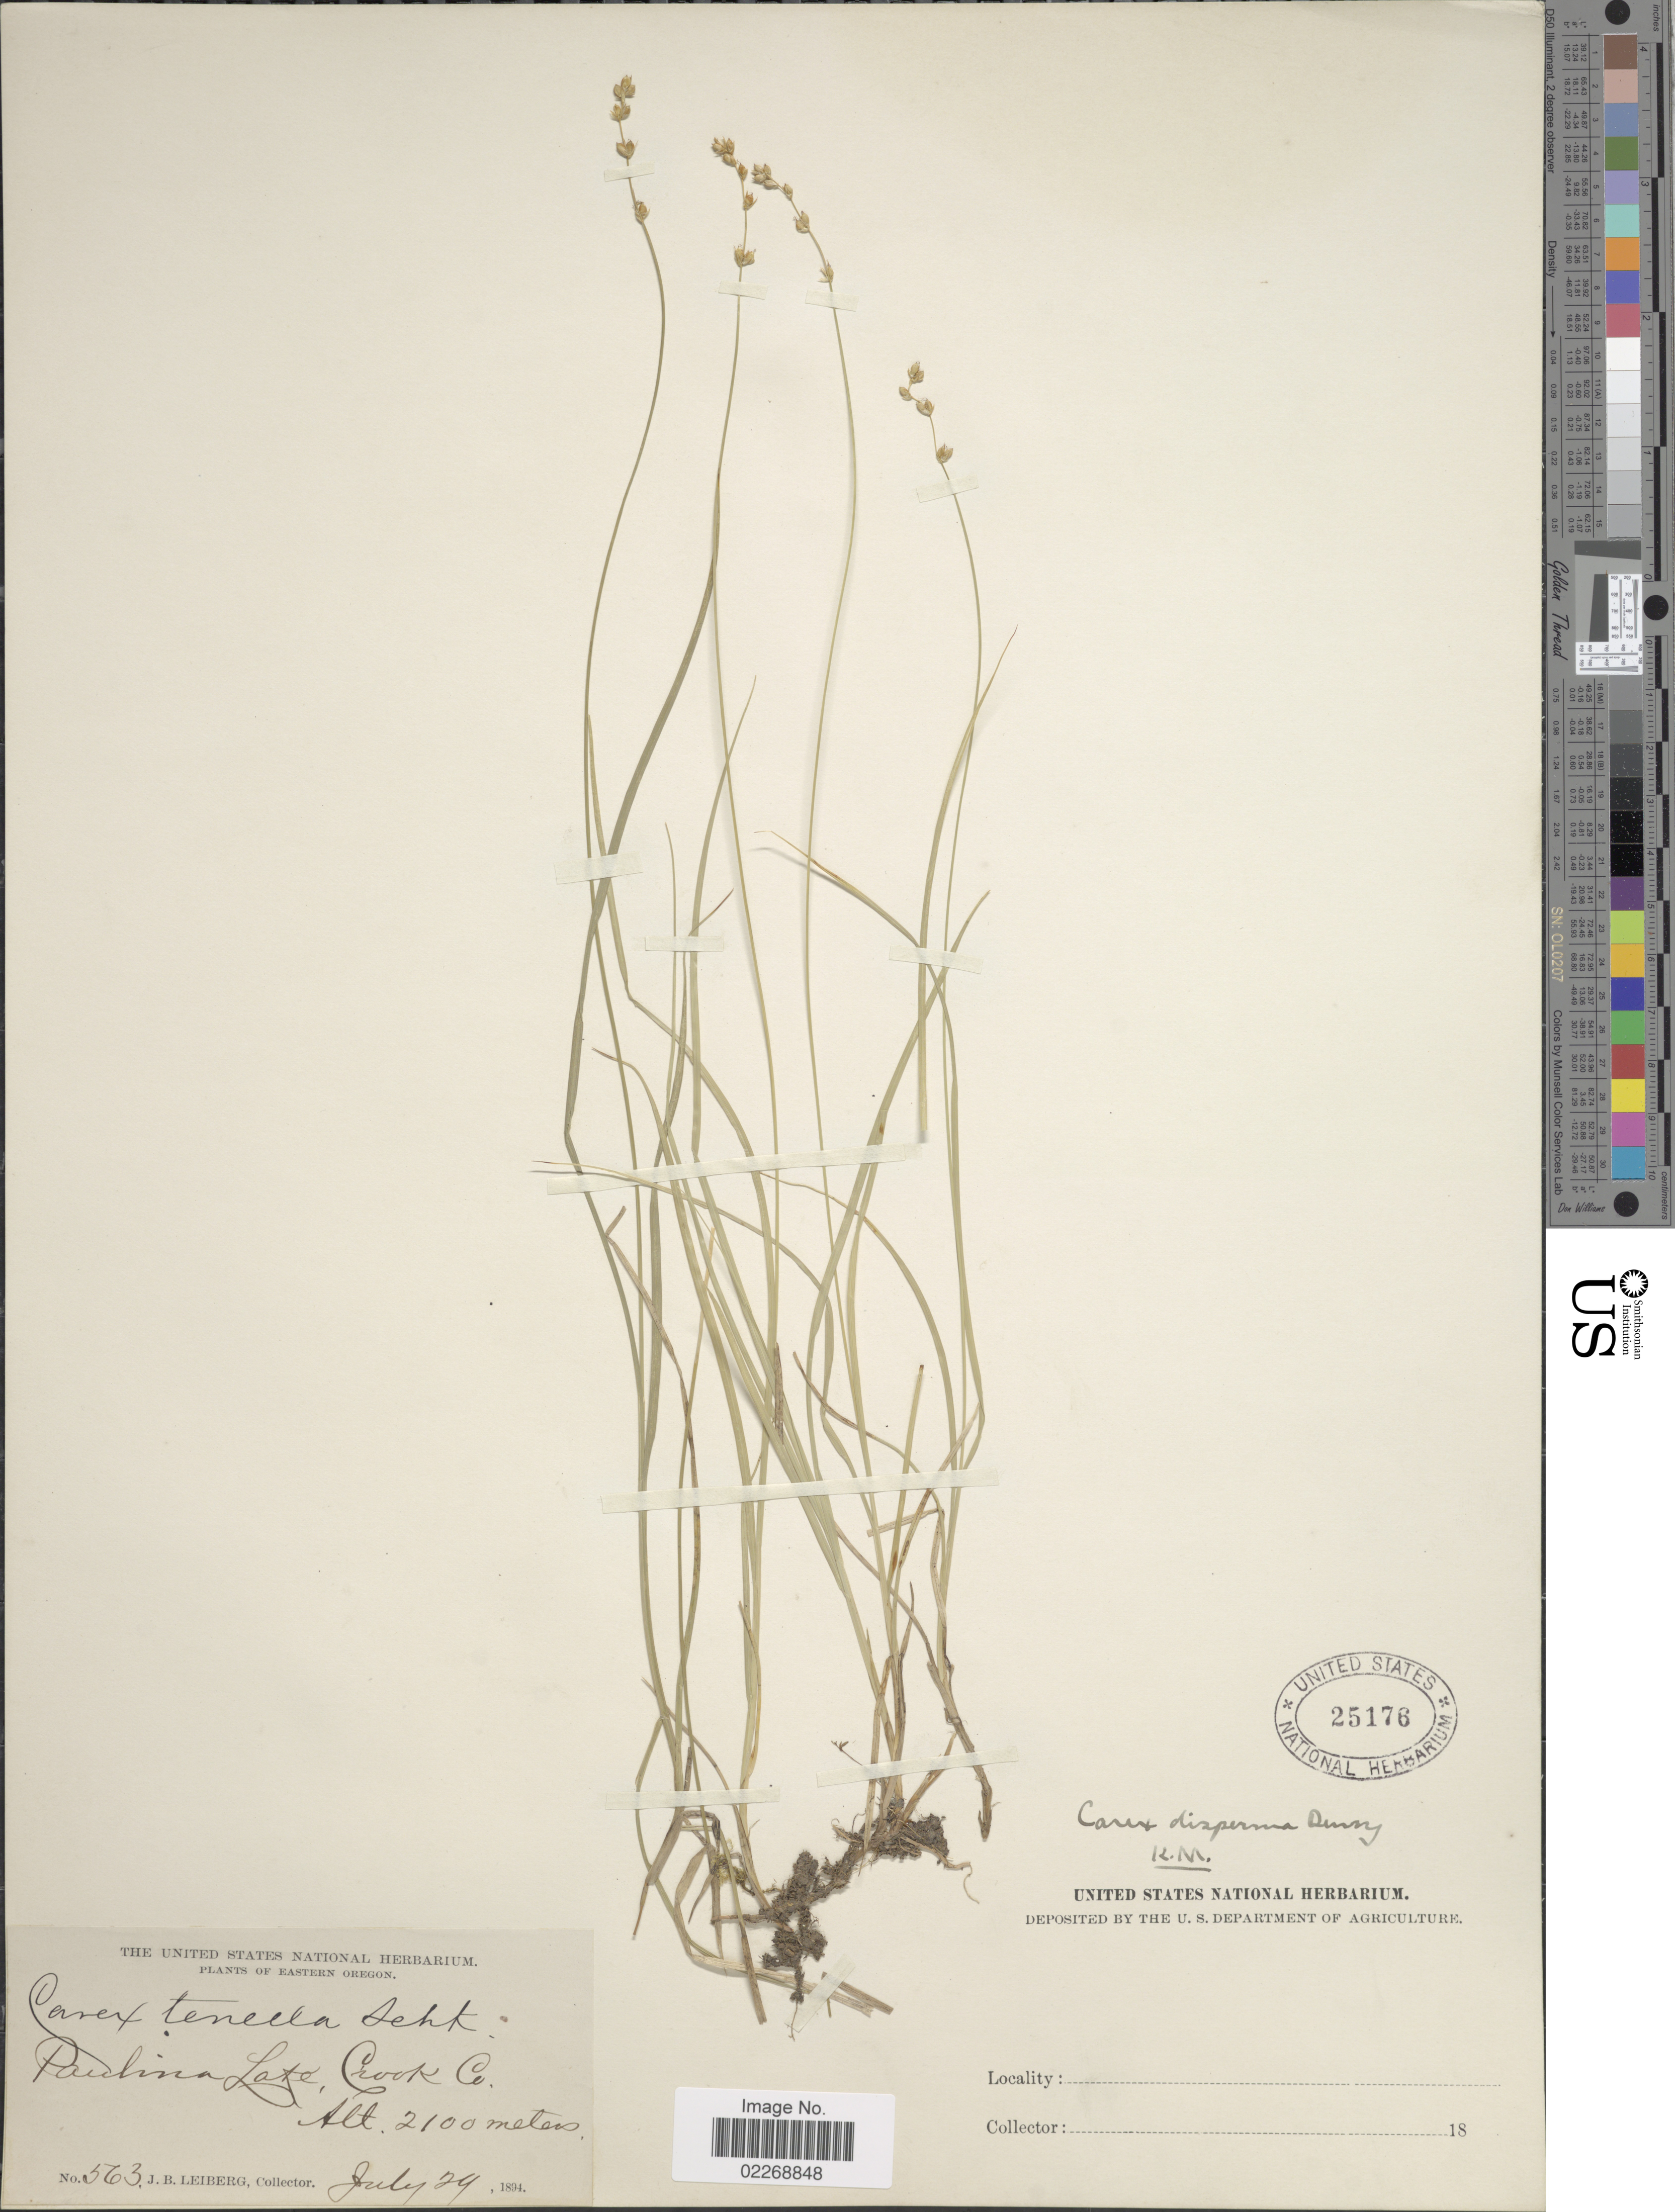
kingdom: Plantae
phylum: Tracheophyta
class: Liliopsida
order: Poales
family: Cyperaceae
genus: Carex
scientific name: Carex disperma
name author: Dewey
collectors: J. B. Leiberg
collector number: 563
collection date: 1894-07-29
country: United States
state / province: Oregon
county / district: Crook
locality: Eastern Oregon, Paulina Lake, Crook Co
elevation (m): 2100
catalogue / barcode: US 25176